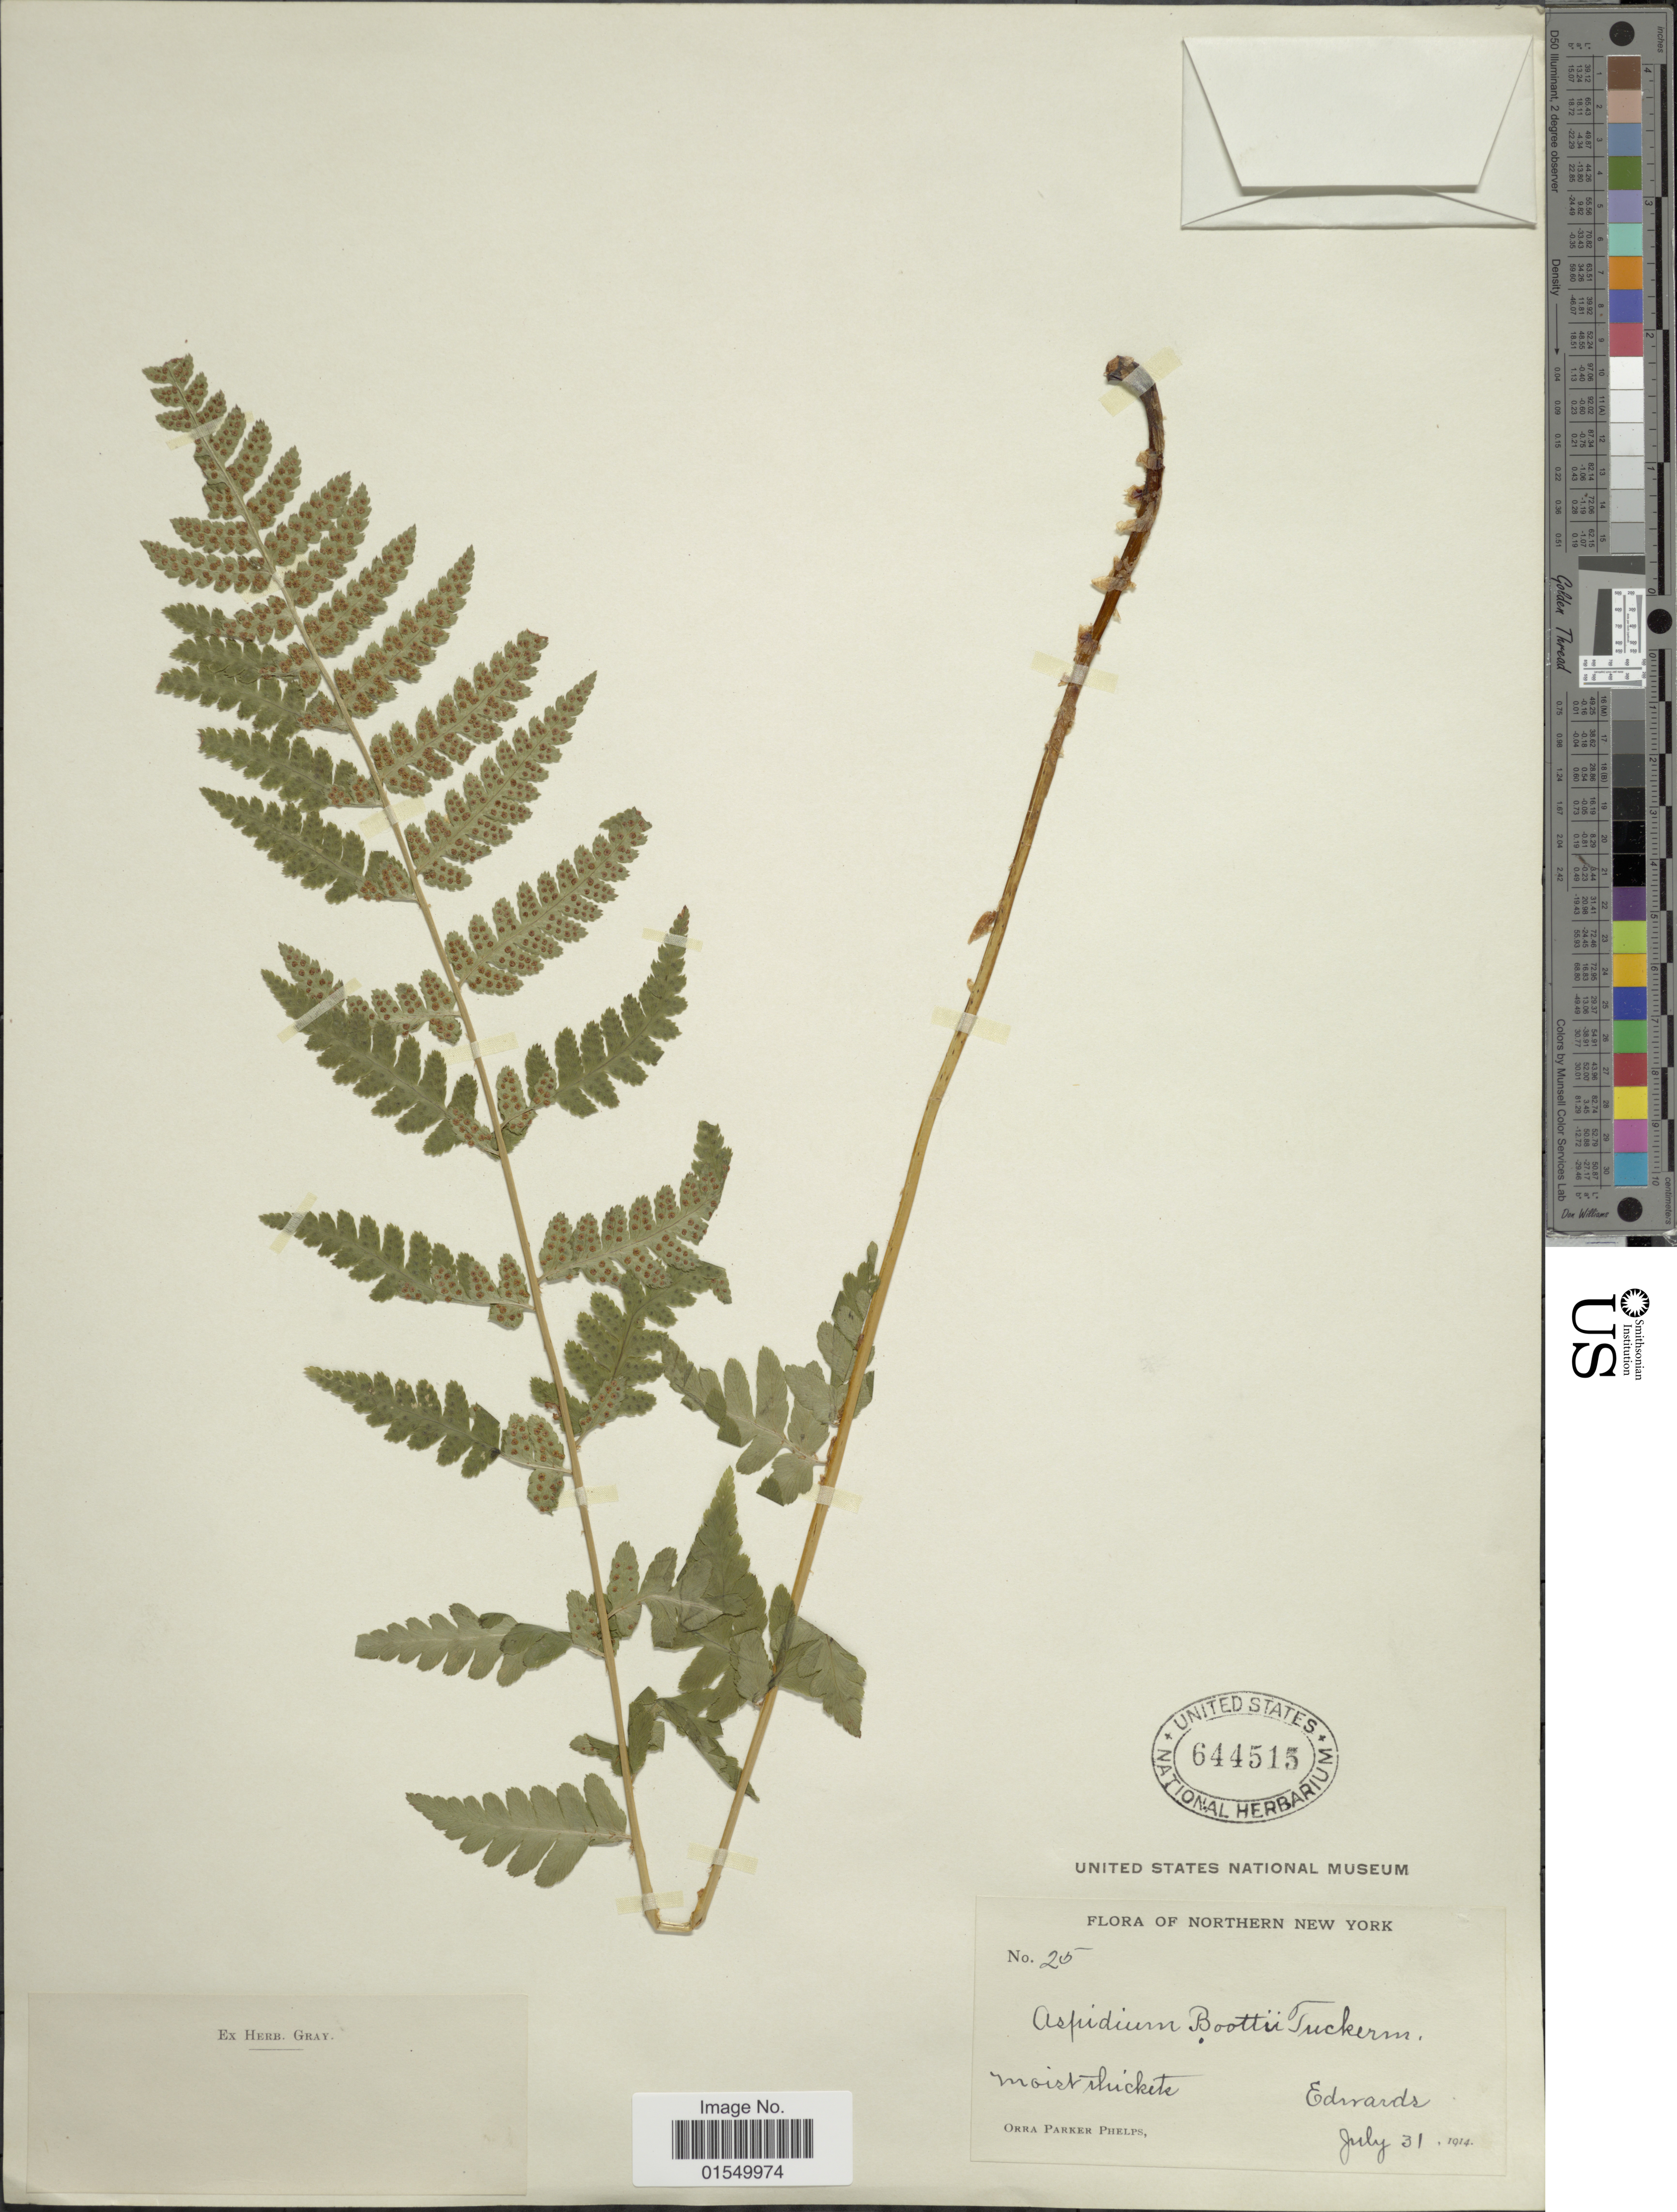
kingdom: Plantae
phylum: Tracheophyta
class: Polypodiopsida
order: Polypodiales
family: Dryopteridaceae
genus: Dryopteris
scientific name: Dryopteris x boottii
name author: Underw.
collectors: O. P. Phelps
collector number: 25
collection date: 1914-07-31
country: United States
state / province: New York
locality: Northern New York, Edwards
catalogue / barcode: US 644515